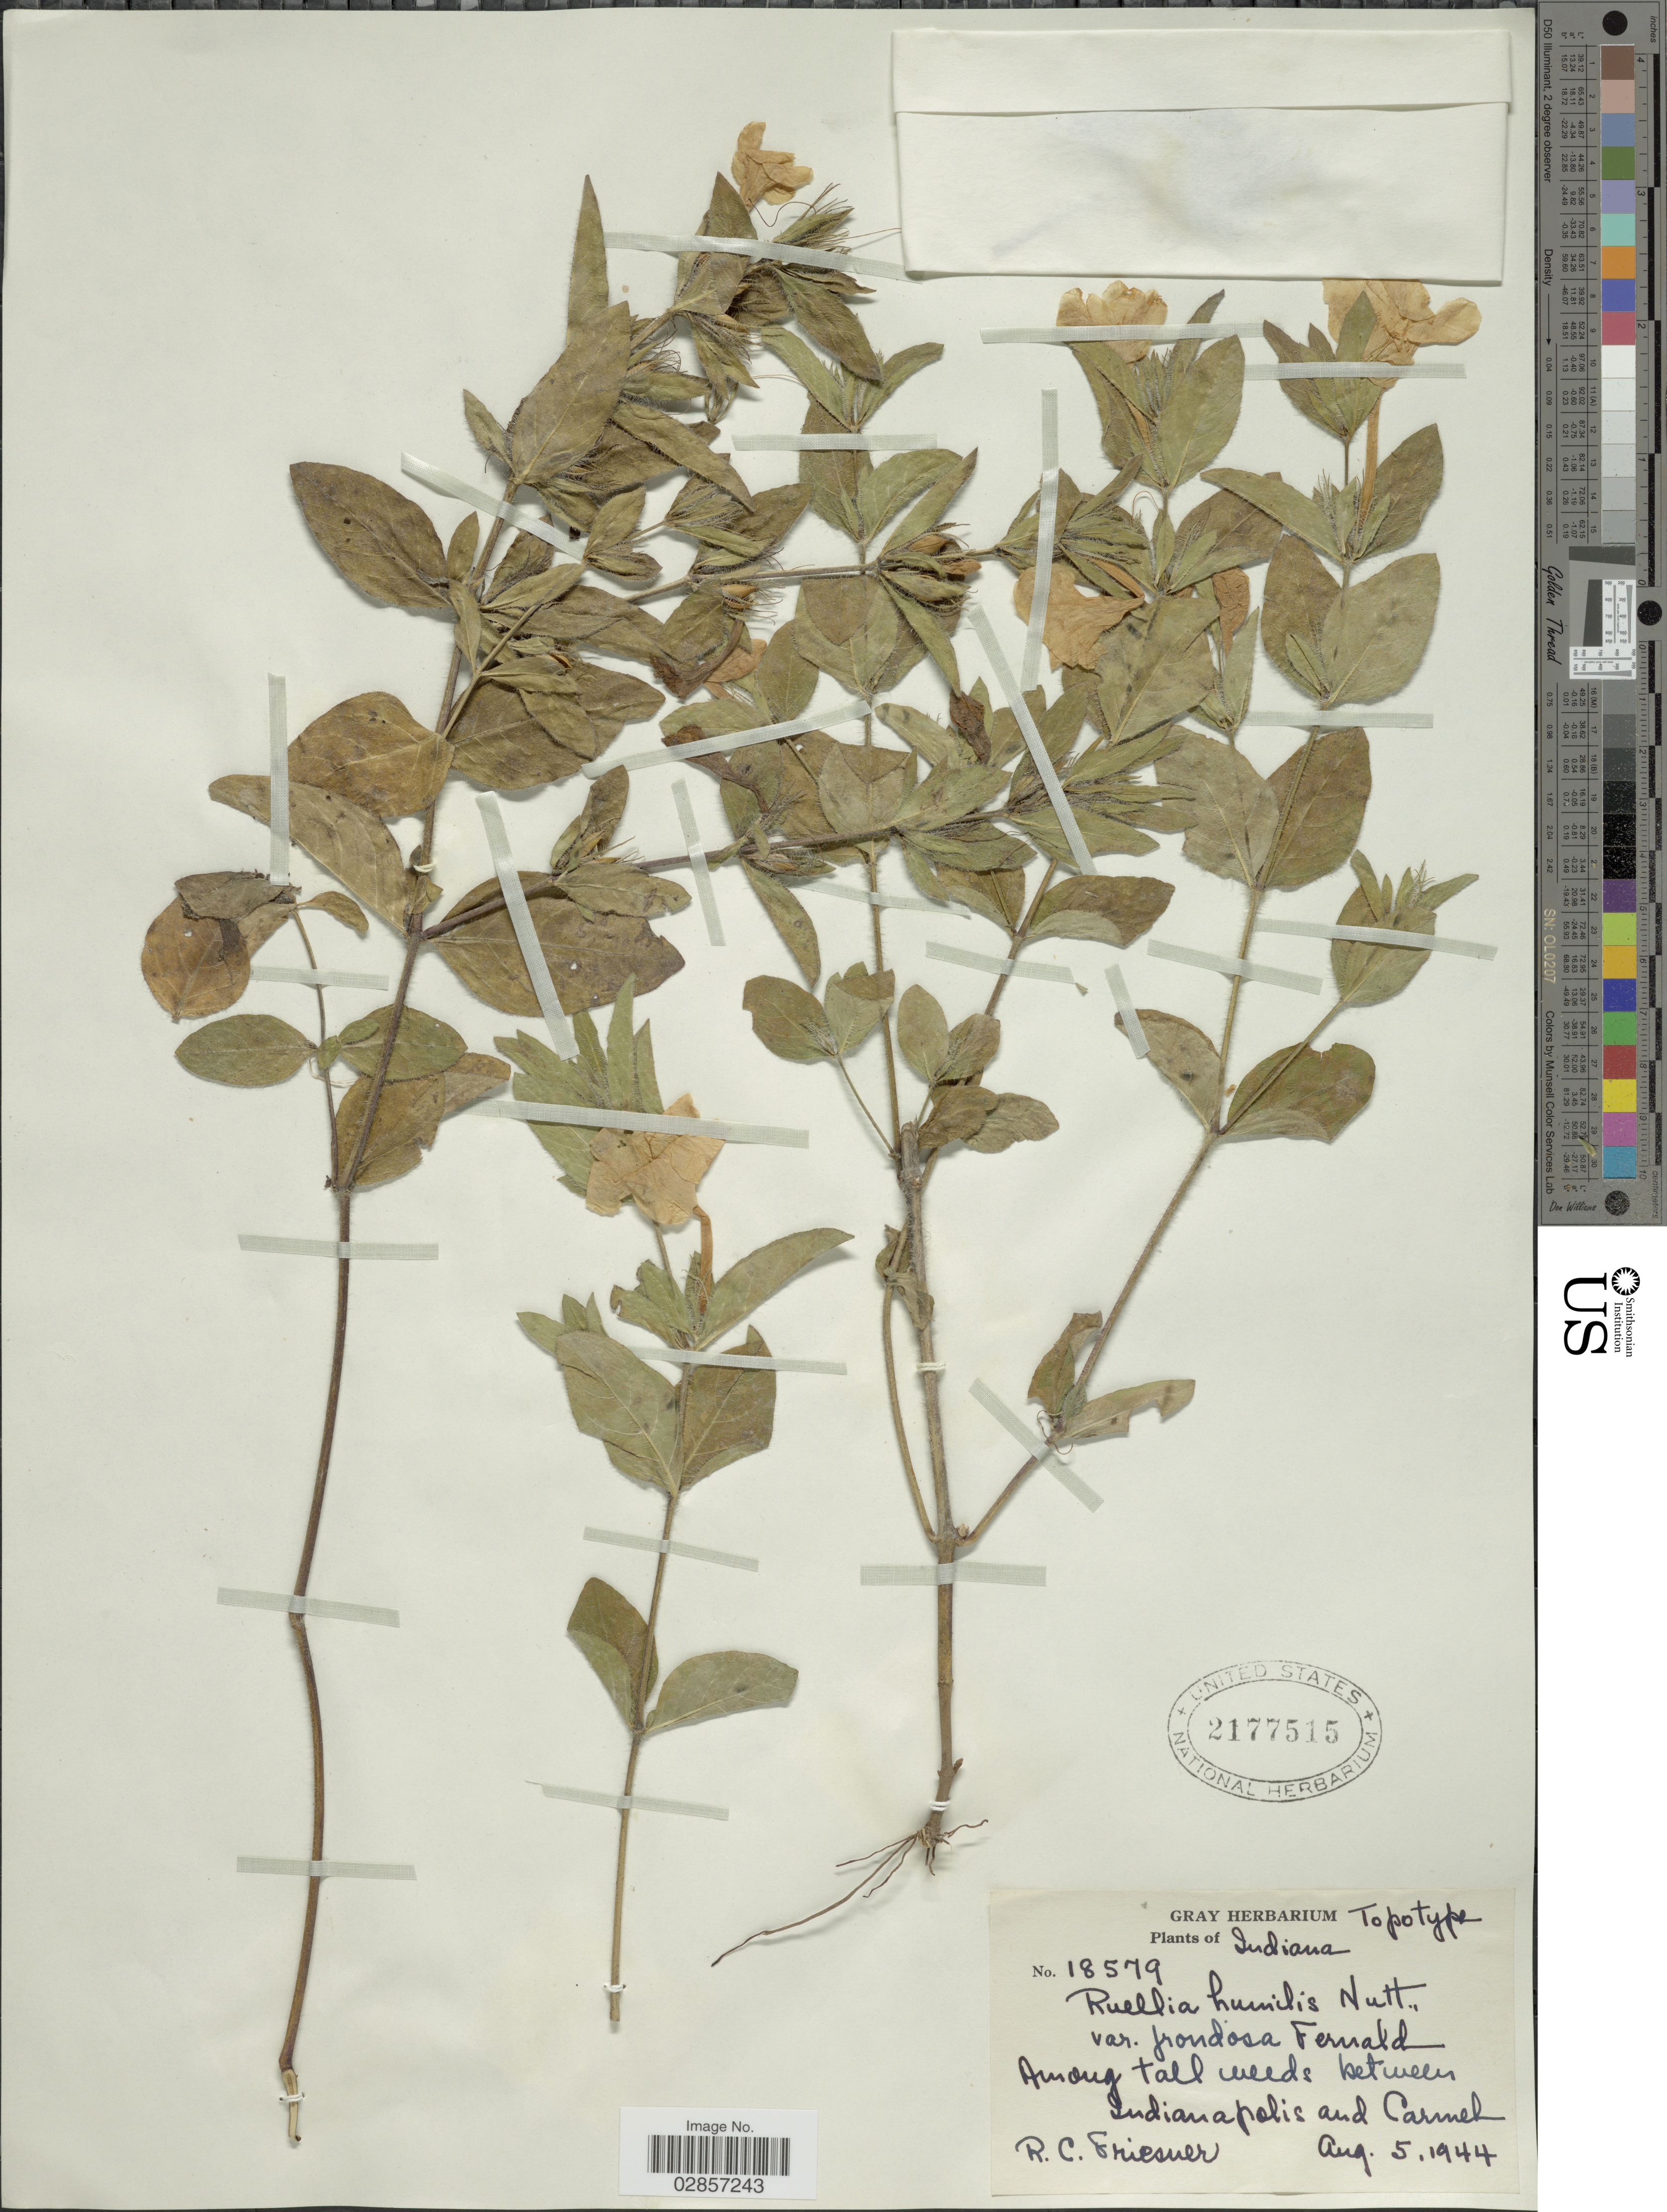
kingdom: Plantae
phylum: Tracheophyta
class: Magnoliopsida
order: Lamiales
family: Acanthaceae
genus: Ruellia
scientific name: Ruellia humilis var. frondosa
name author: Fernald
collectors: R. Friesner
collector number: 18579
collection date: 1944-08-05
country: United States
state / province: Indiana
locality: Among tall weeds between Indianapolis and Carmel.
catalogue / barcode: US 2177515